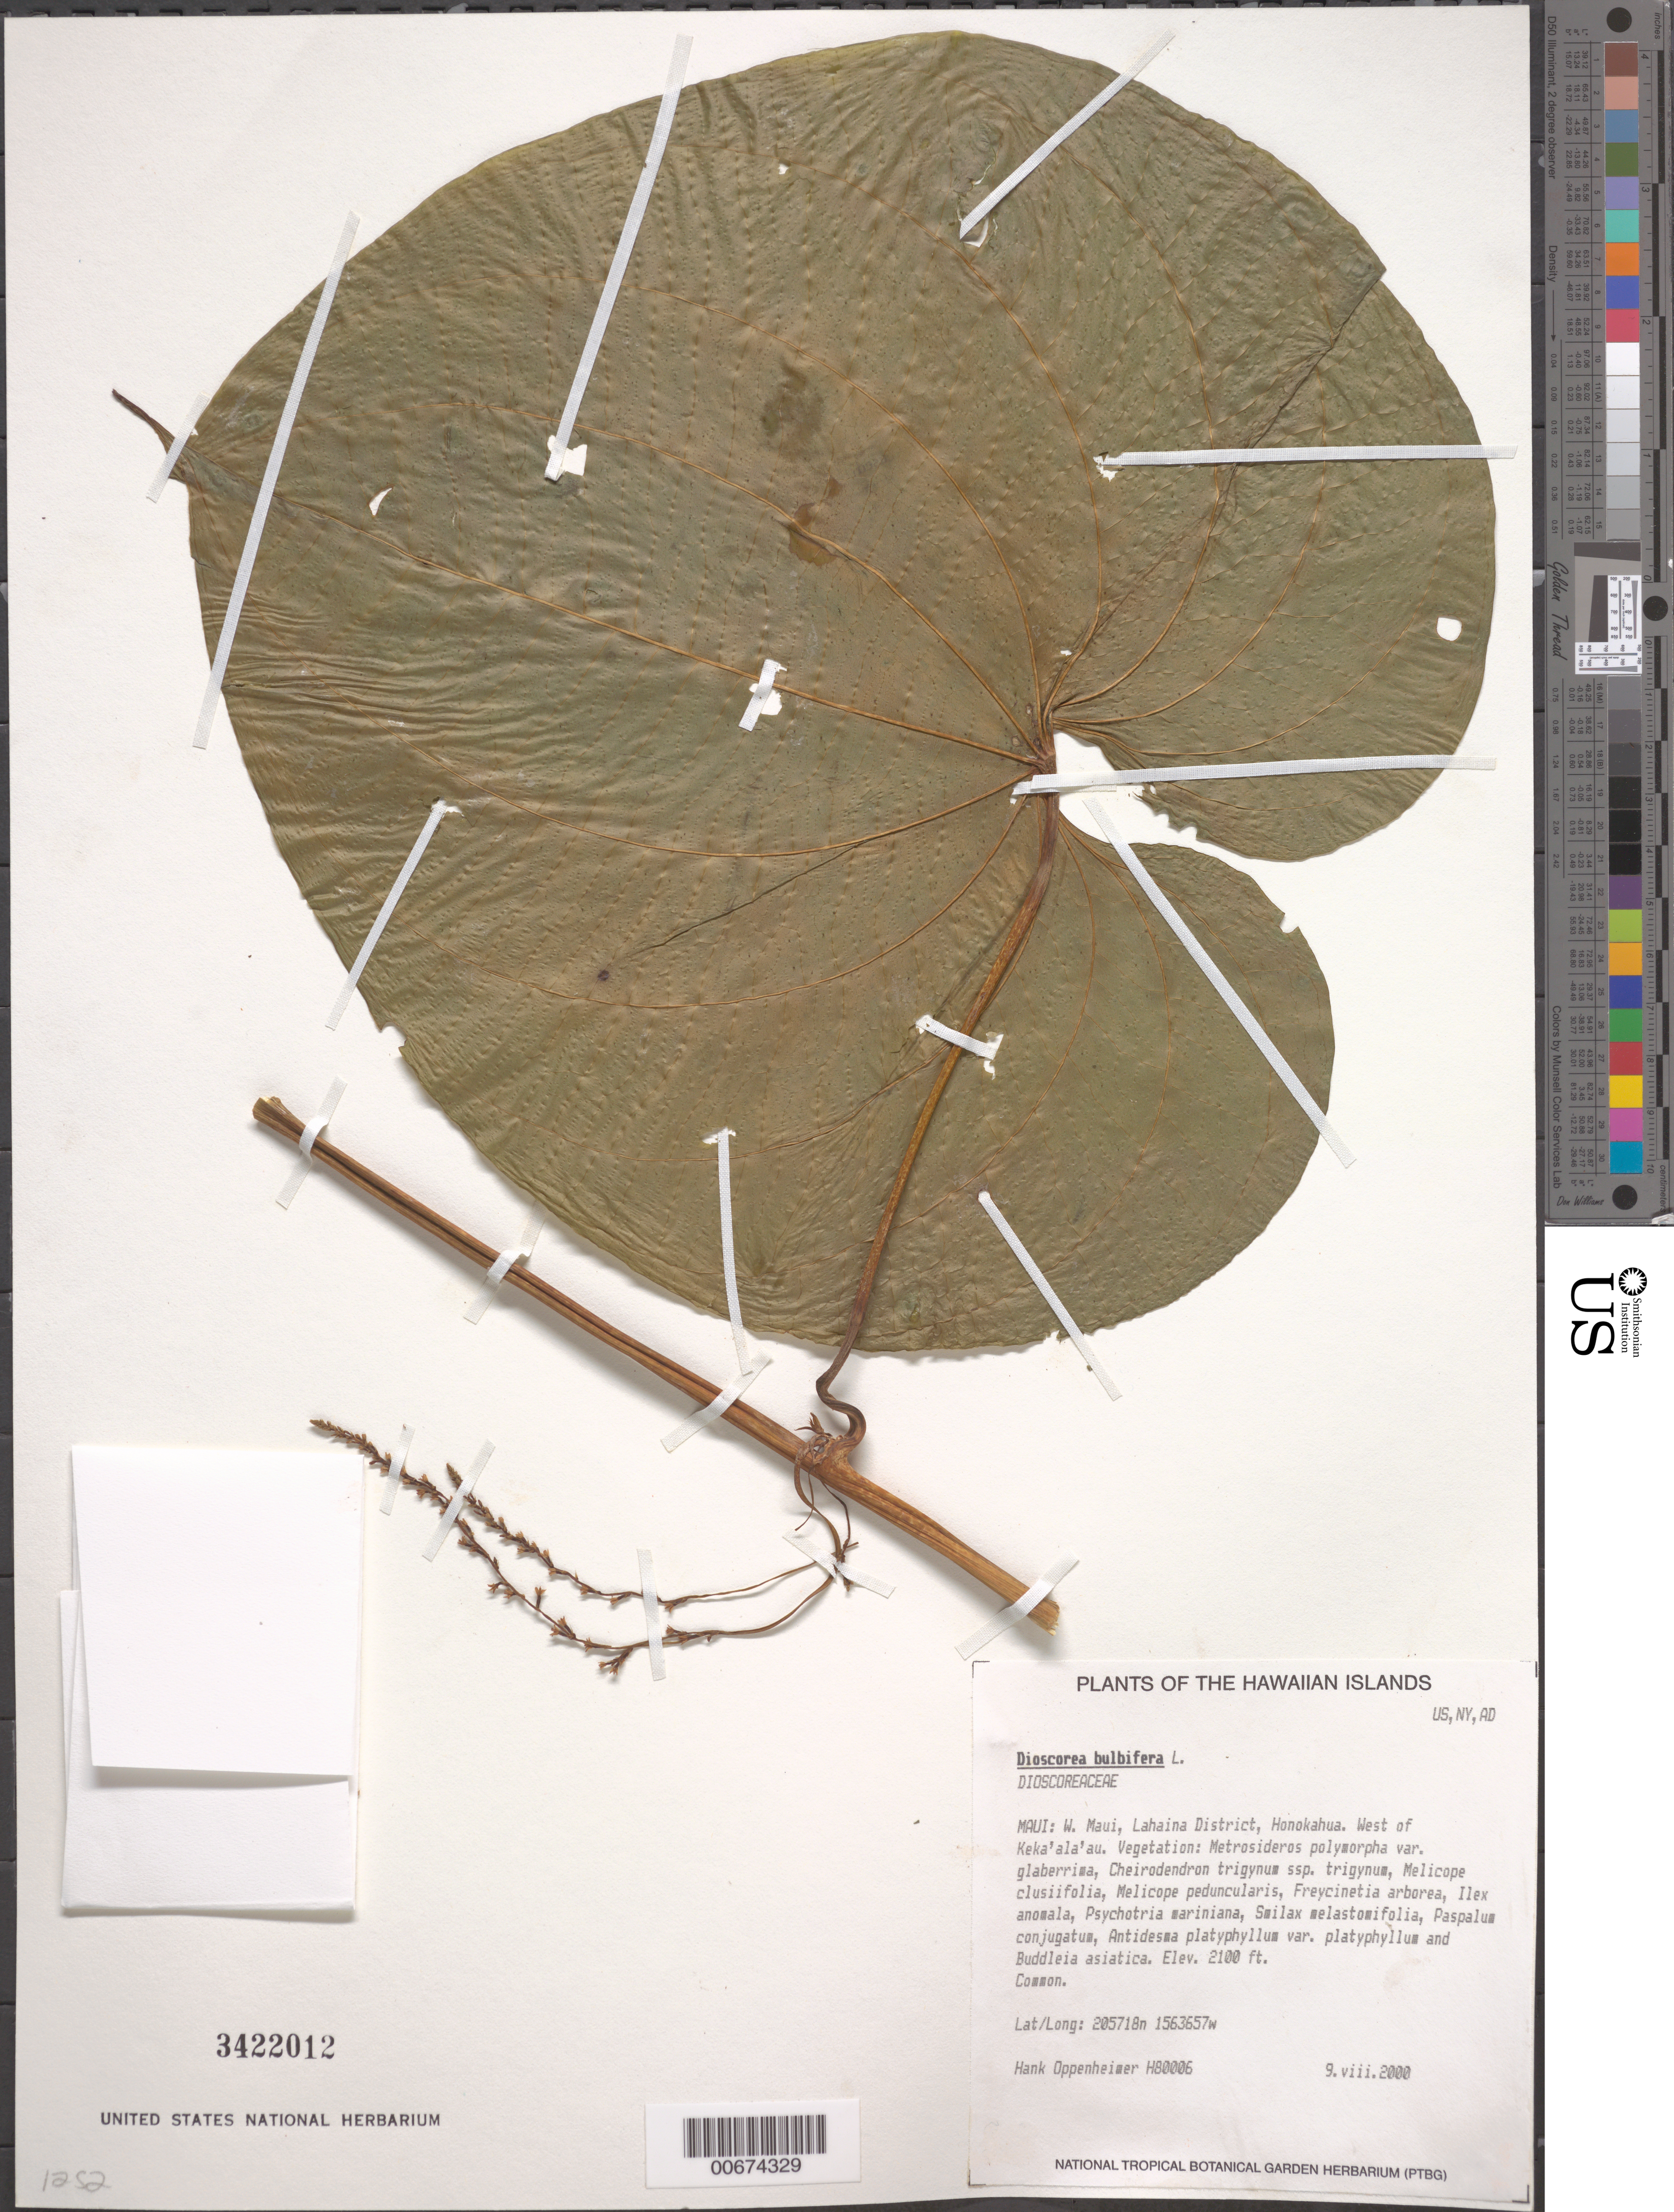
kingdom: Plantae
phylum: Tracheophyta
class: Liliopsida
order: Dioscoreales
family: Dioscoreaceae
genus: Dioscorea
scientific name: Dioscorea bulbifera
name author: L.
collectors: H. L. Oppenheimer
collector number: H80006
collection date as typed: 9 Aug 2000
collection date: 2000-08-09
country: United States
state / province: Hawaii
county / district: Maui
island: Maui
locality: W Maui, Lahaina Distr., Honokahua, W of Keka'ala'au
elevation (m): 640.1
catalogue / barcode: US 3422012